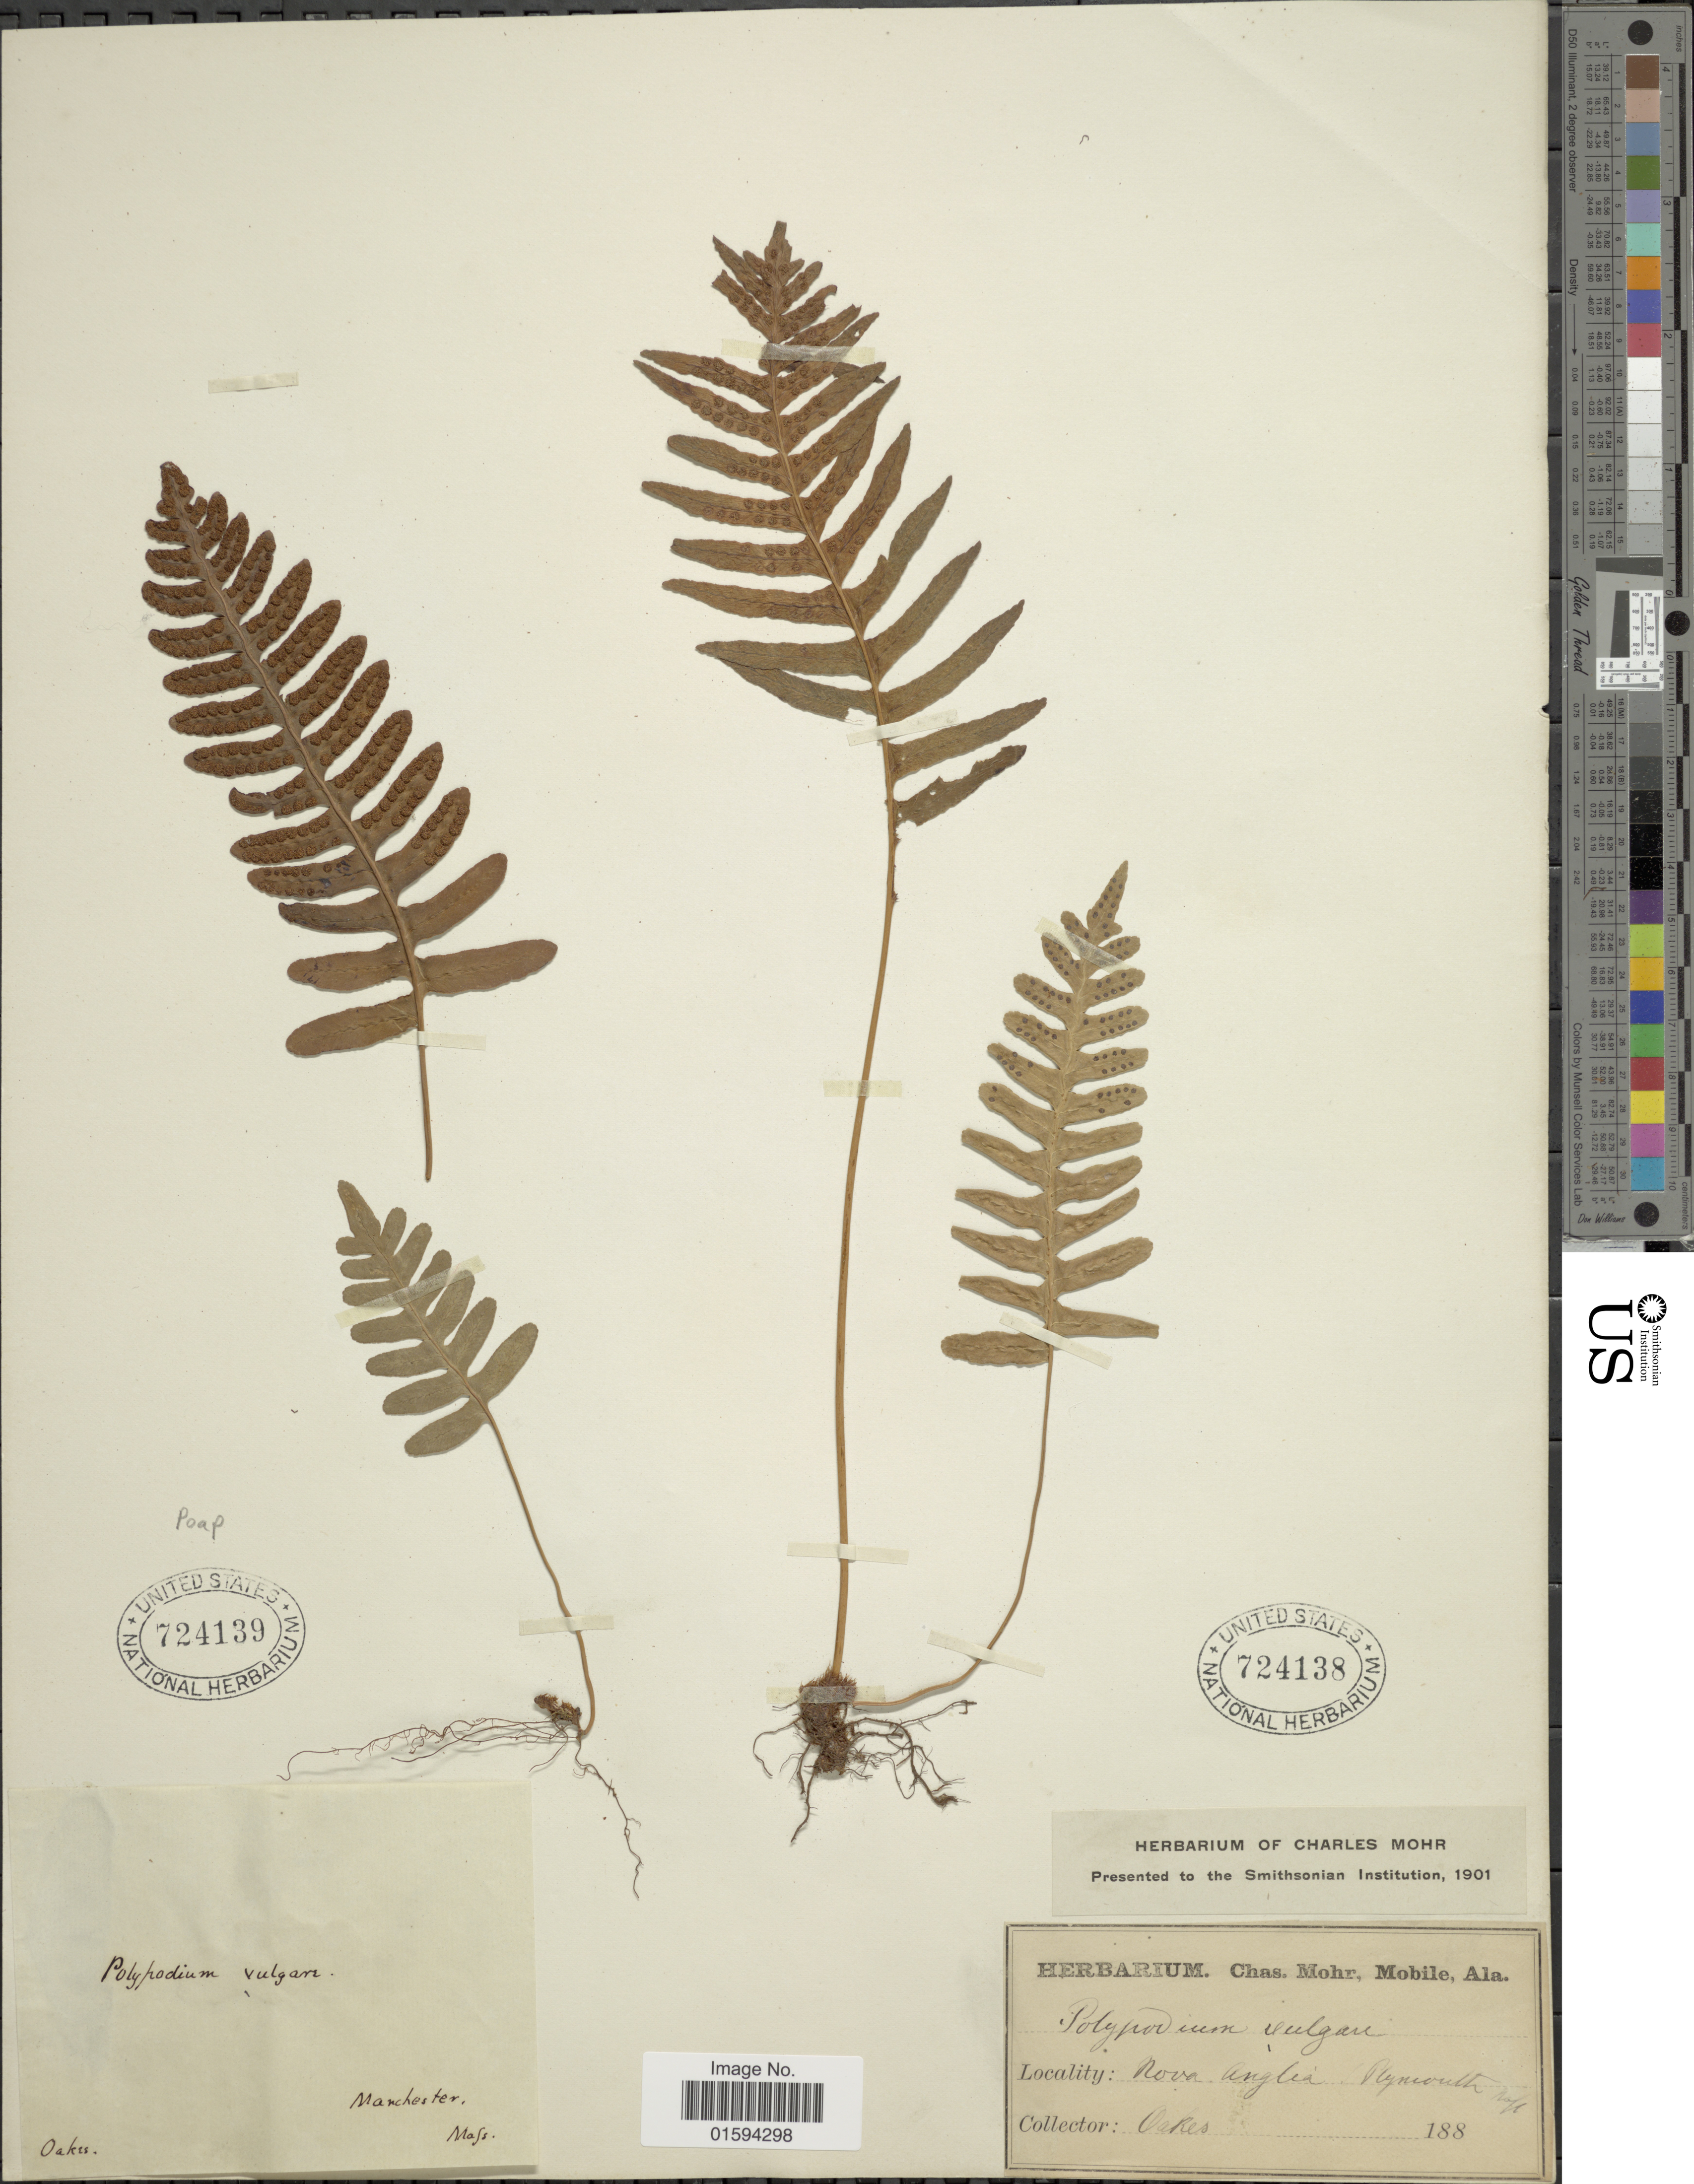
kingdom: Plantae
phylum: Tracheophyta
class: Polypodiopsida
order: Polypodiales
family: Polypodiaceae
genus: Polypodium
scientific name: Polypodium appalachianum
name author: Haufler & Windham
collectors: -. Oakes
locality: Nova Anglea, Plymouth. Manchester.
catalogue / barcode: US 724139-2